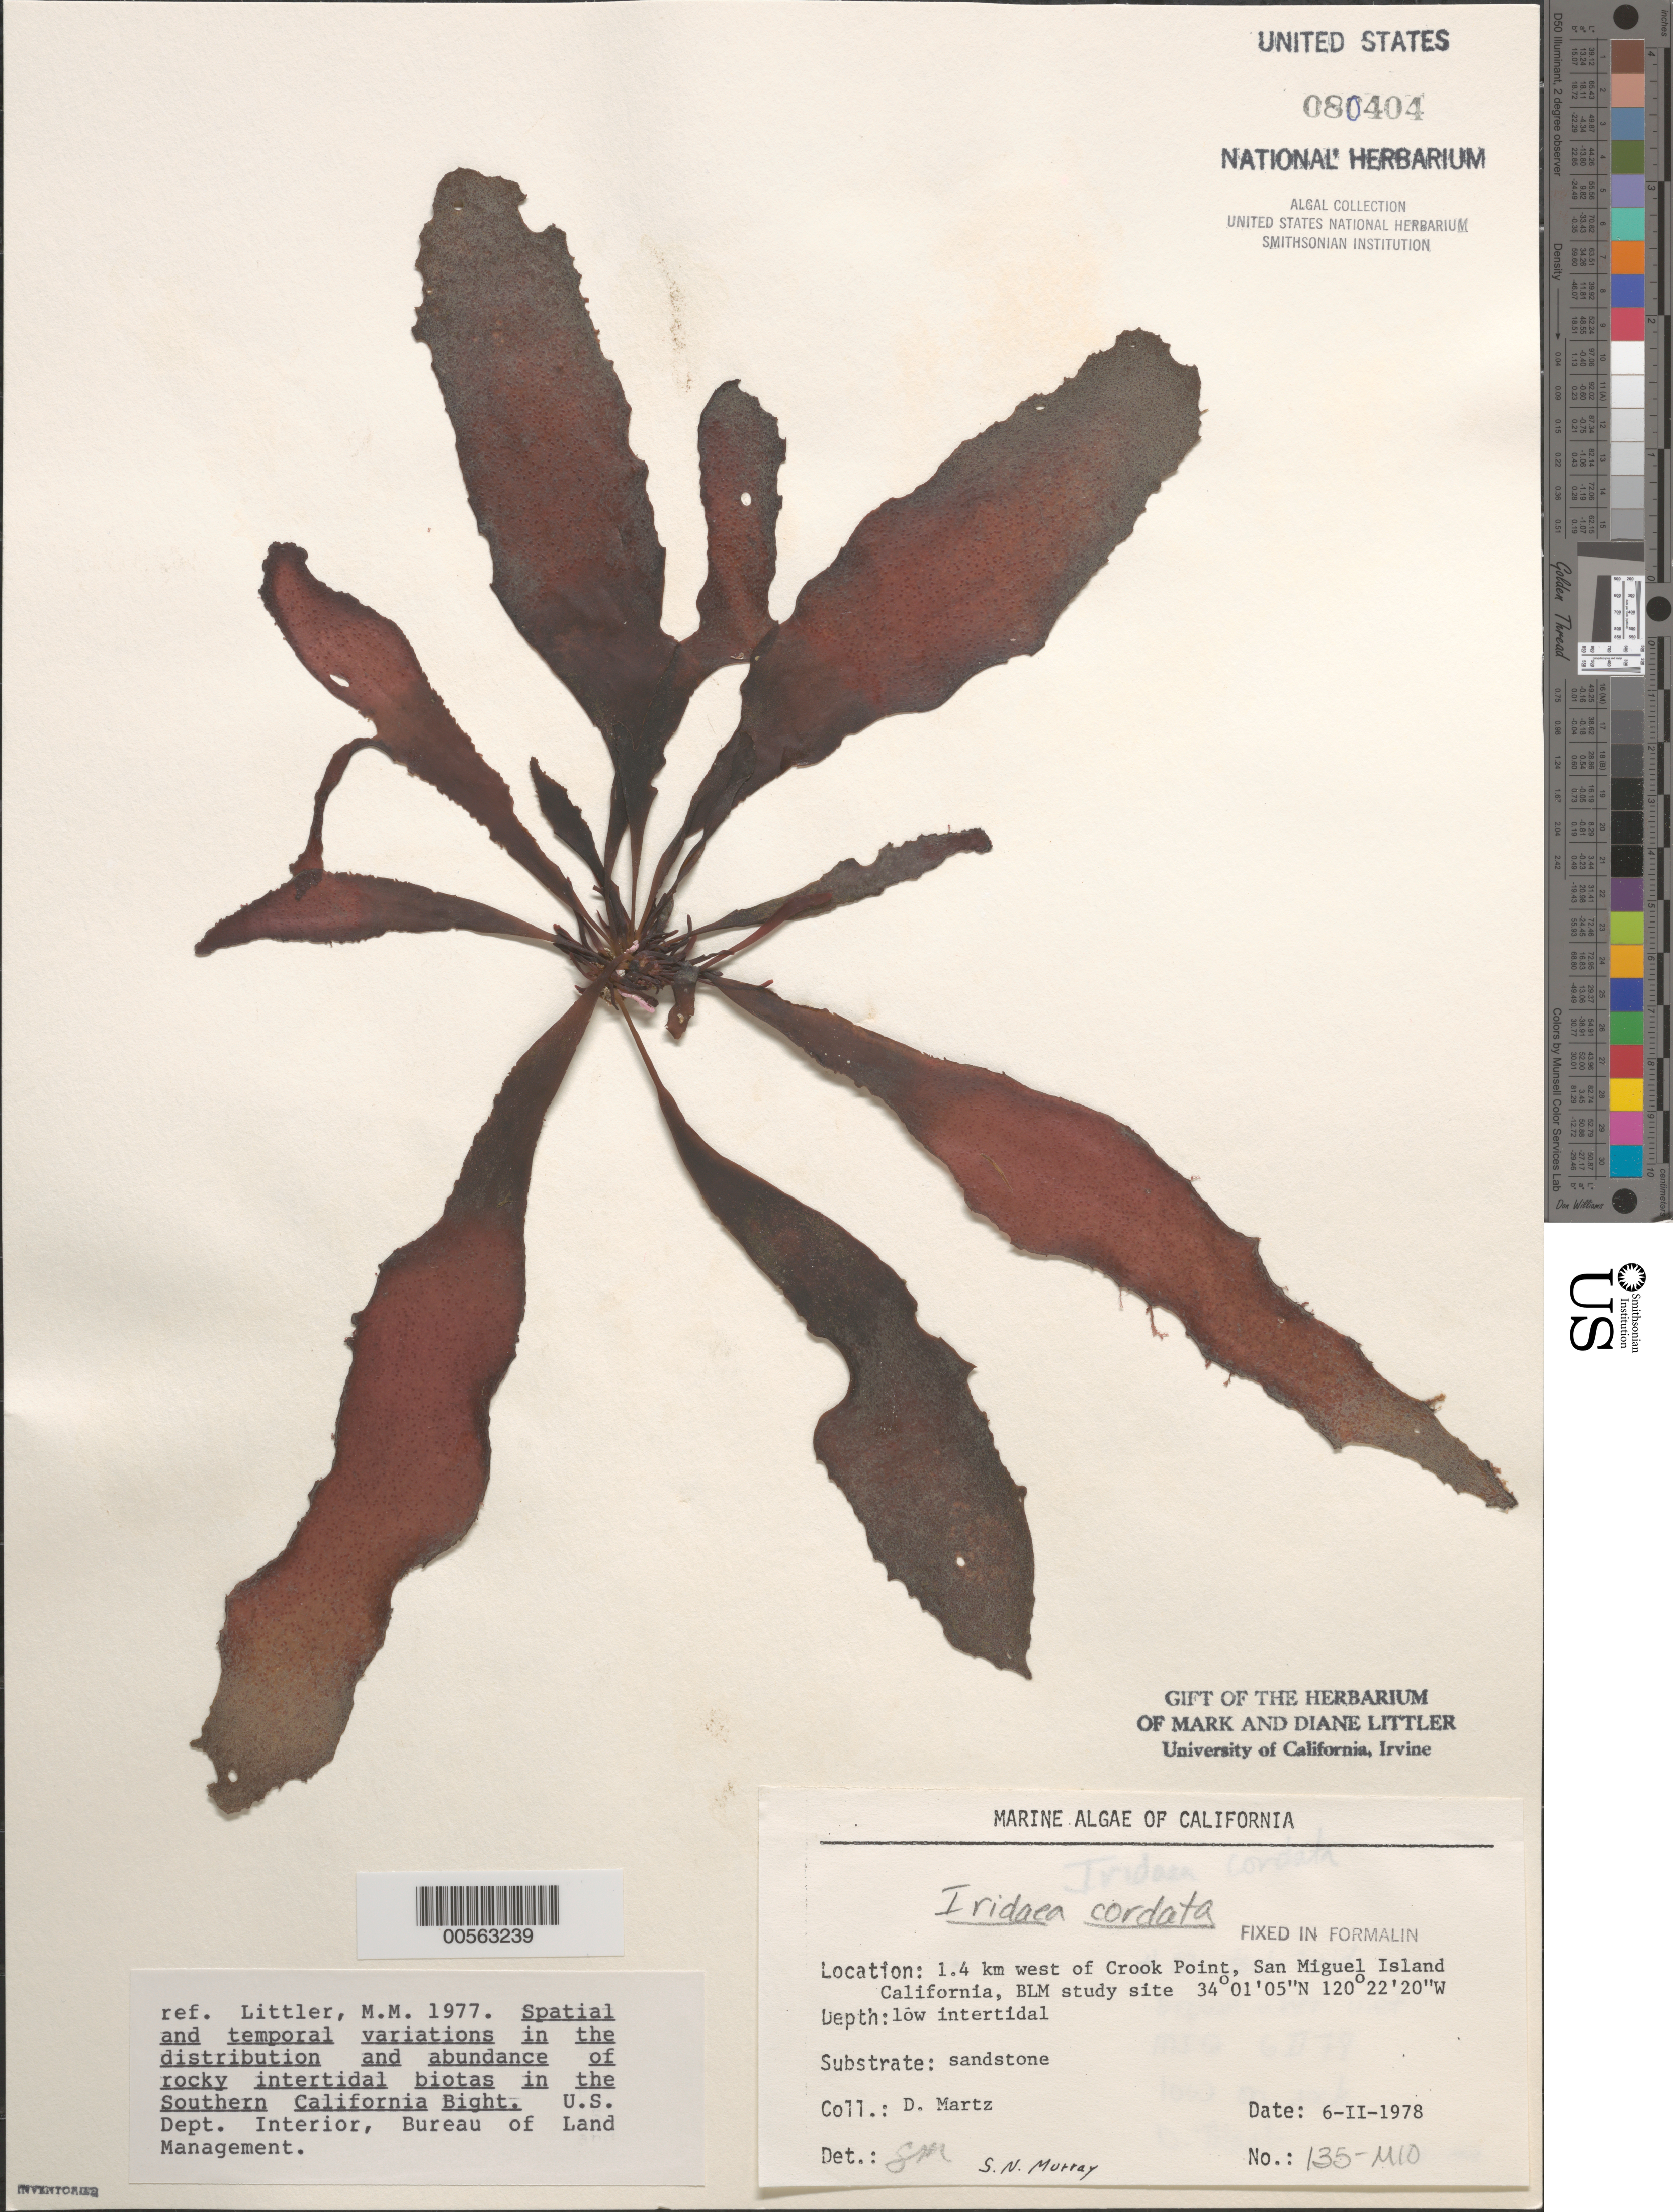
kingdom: Plantae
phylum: Rhodophyta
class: Florideophyceae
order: Gigartinales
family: Gigartinaceae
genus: Iridaea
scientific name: Iridaea cordata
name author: (Turner) Bory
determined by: Murray, S. N.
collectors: D. Martz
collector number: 135-mio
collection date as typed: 06 Feb 1978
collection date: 1978-02-06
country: United States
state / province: California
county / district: Santa Barbara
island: San Miguel Island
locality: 1.4 km north of Crook Point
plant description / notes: BLM-SOCALBIGHT Rocky Intertidal Survey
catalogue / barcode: US 80404